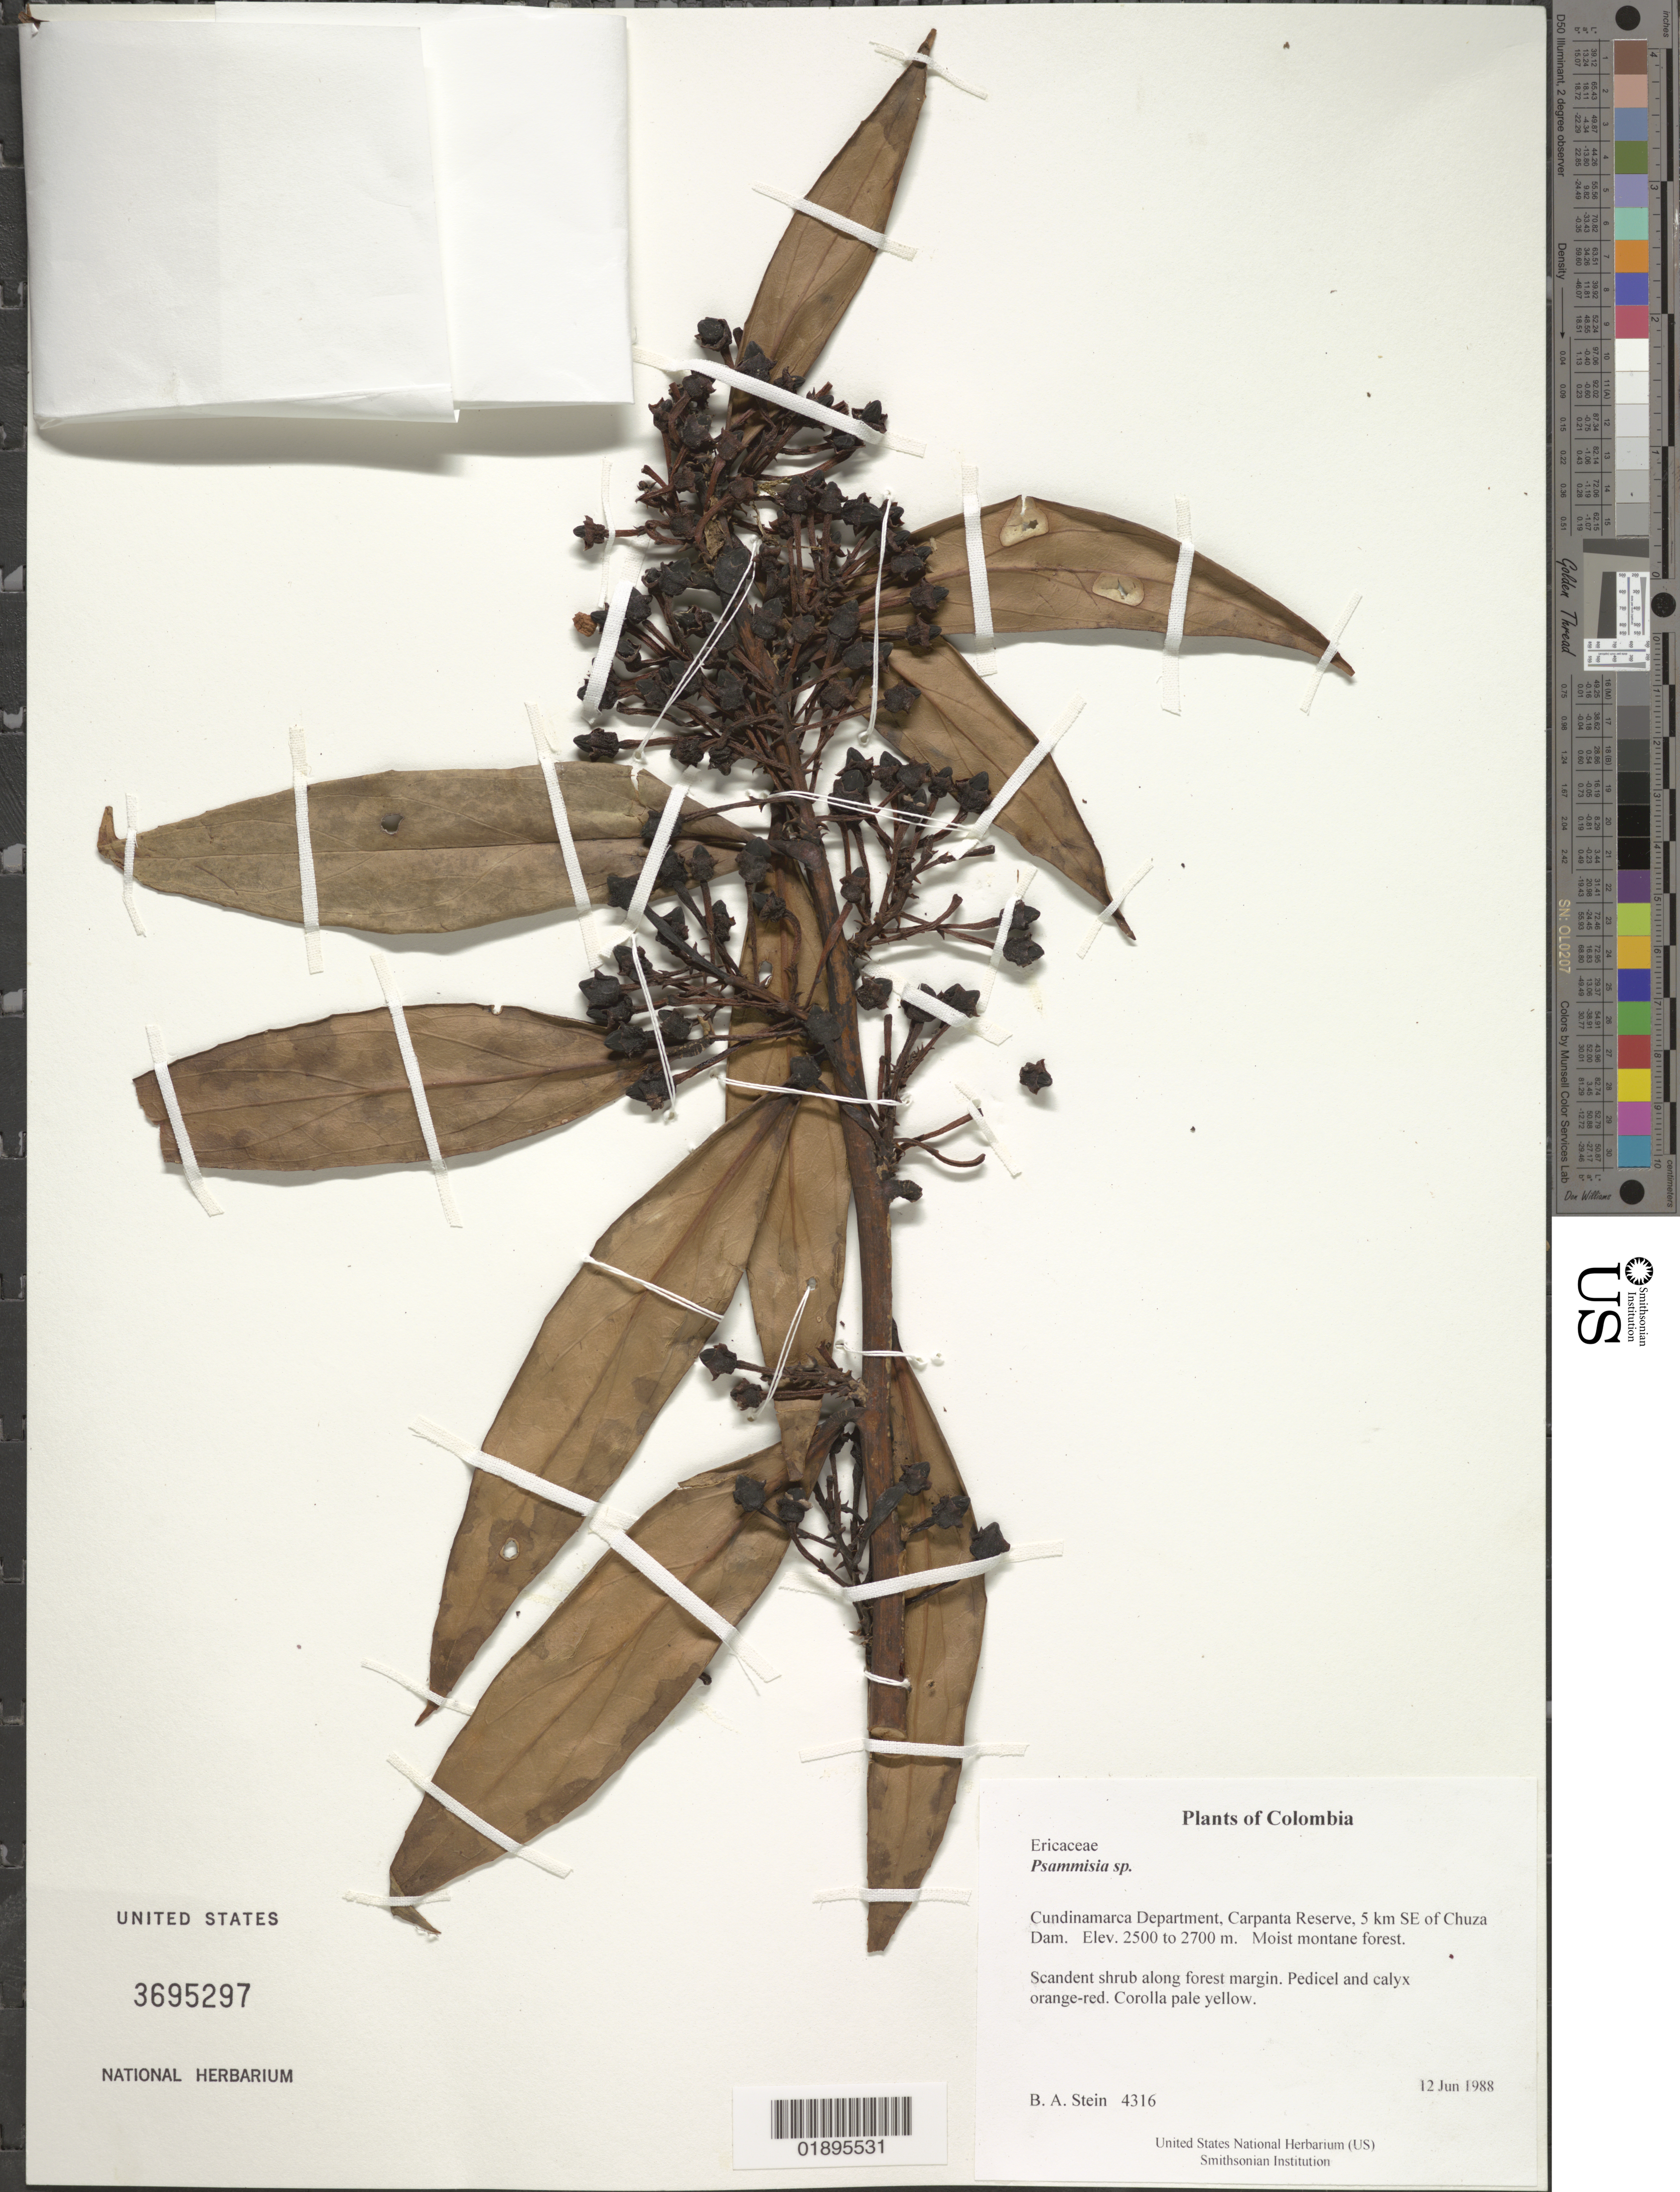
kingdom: Plantae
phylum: Tracheophyta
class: Magnoliopsida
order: Ericales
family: Ericaceae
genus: Psammisia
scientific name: Psammisia sp.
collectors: B. A. Stein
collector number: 4316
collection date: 1988-06-12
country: Colombia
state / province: Cundinamarca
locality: Carpanta Reserve, 5 km SE of Chuza Dam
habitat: Moist montane forest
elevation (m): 2500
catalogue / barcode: US 3695297